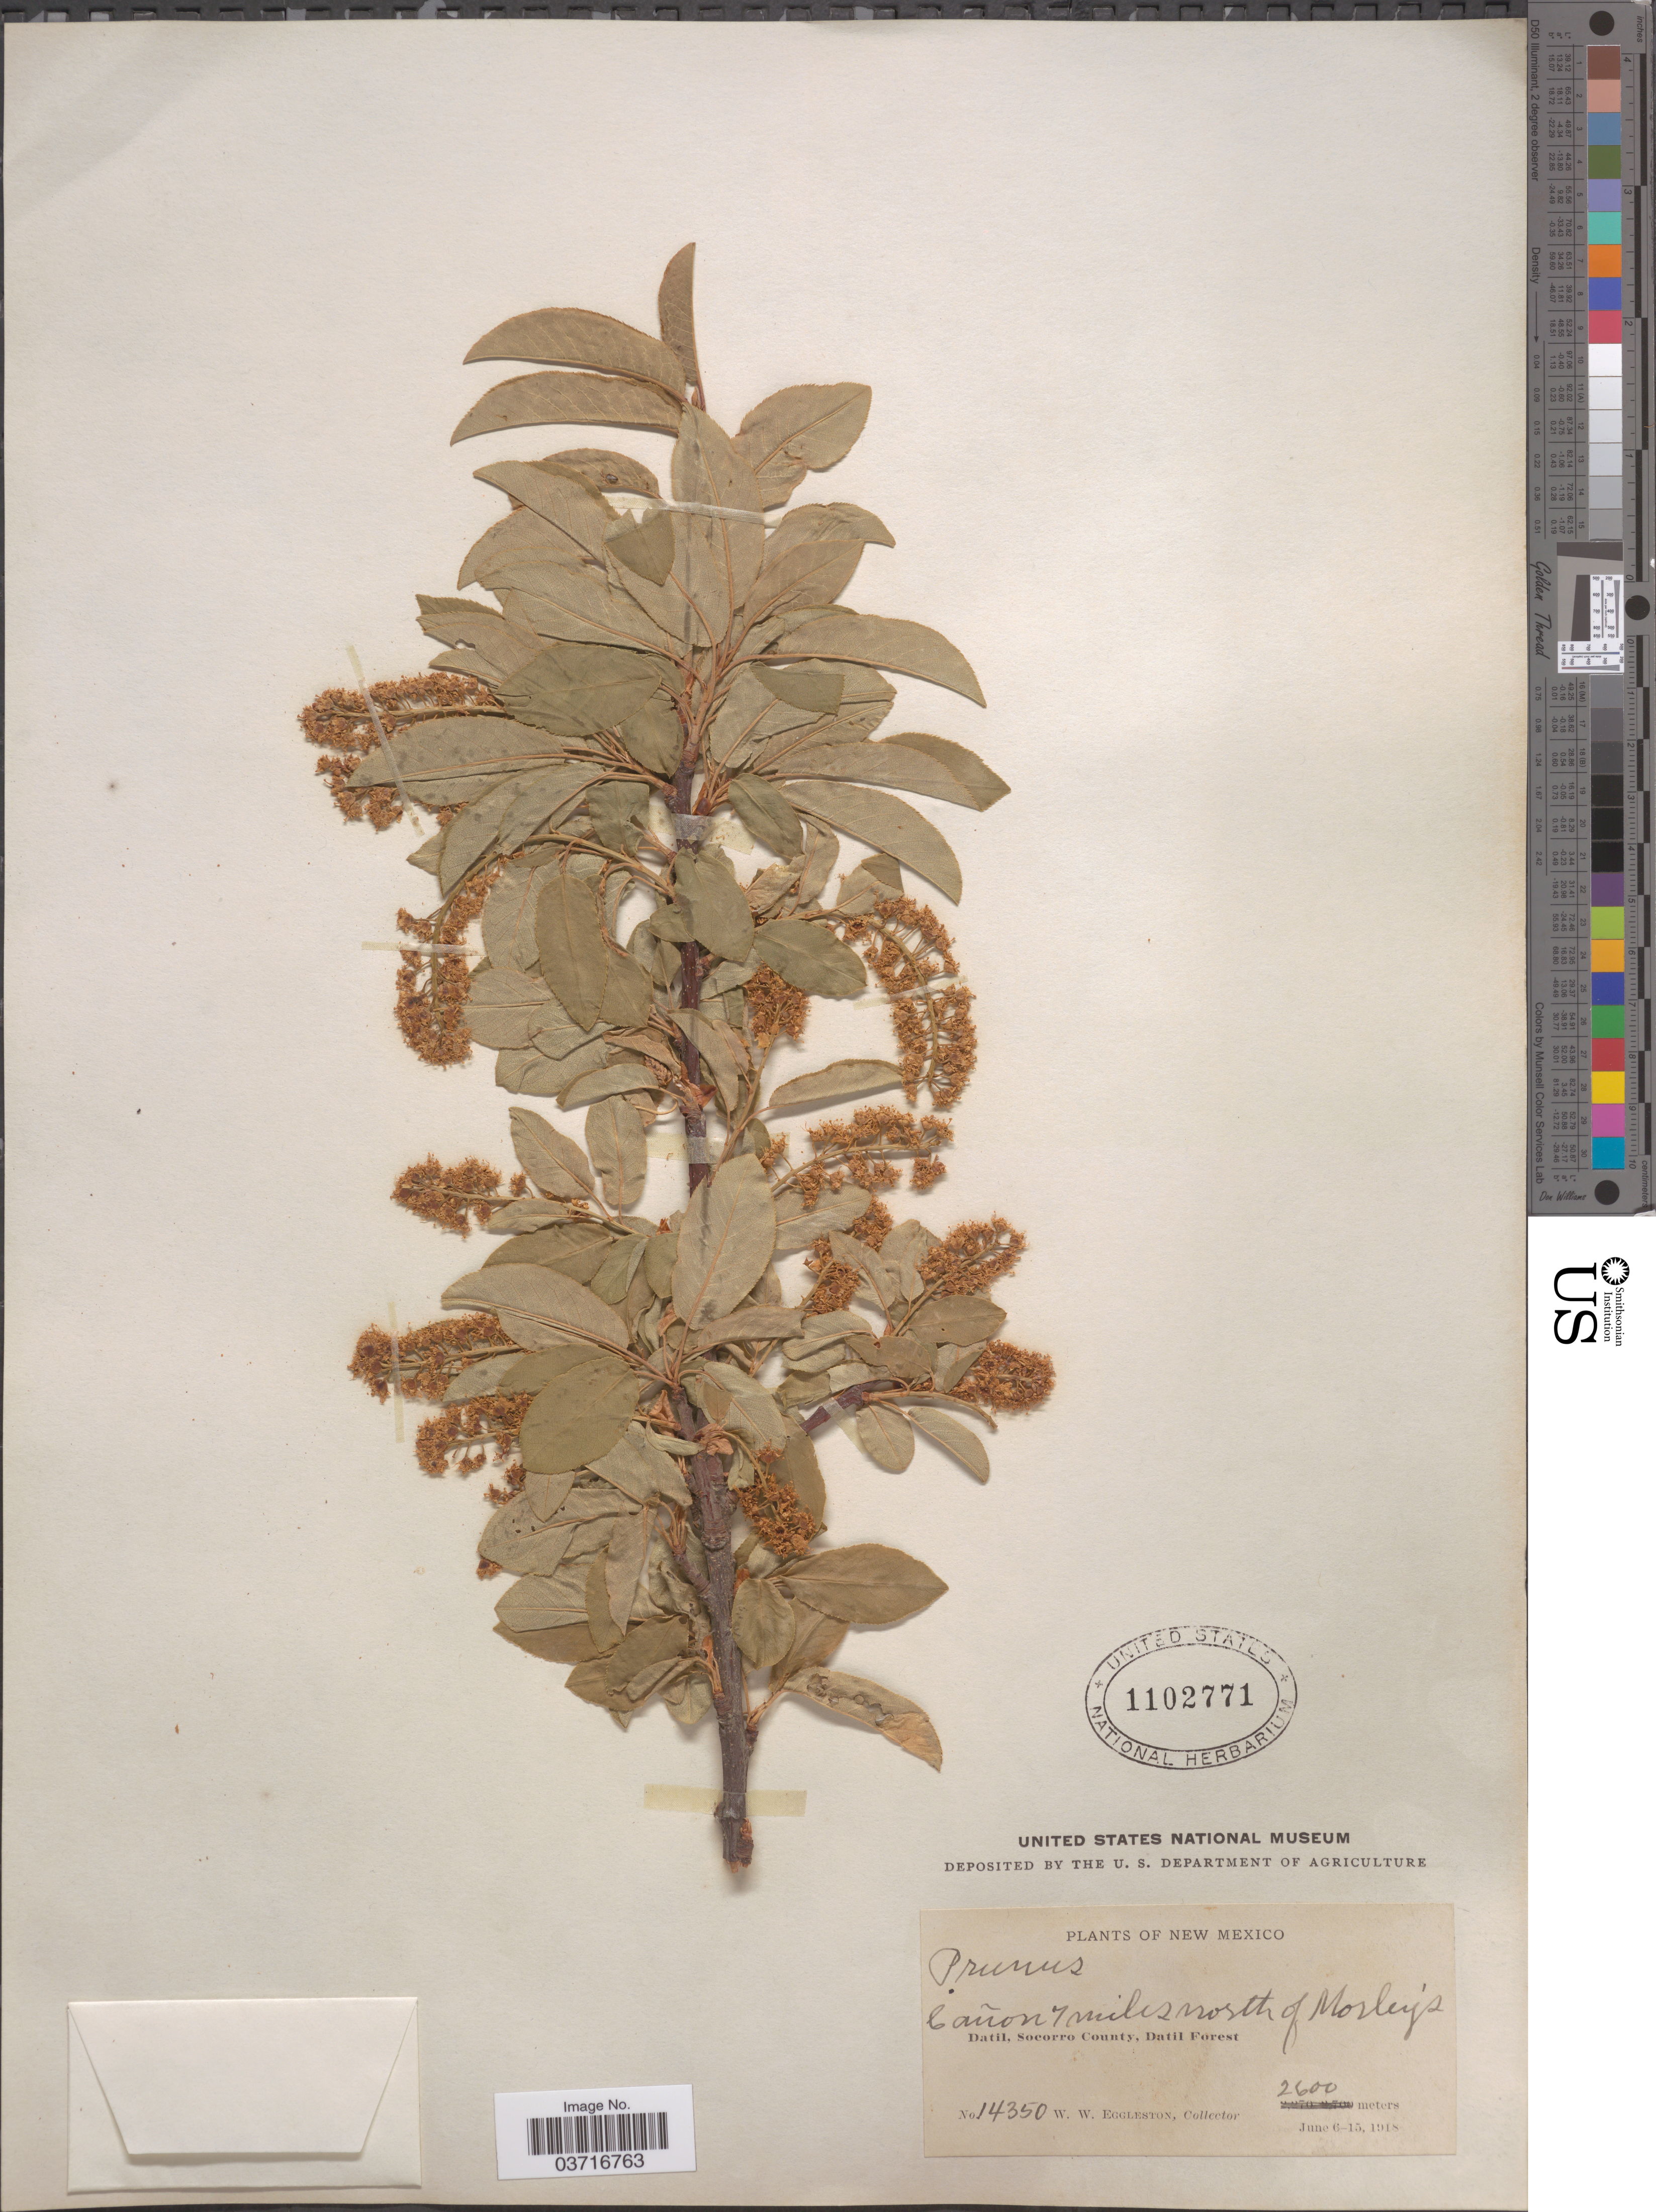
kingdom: Plantae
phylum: Tracheophyta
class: Magnoliopsida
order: Rosales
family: Rosaceae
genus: Prunus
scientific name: Prunus sp.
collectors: W. W. Eggleston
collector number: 14350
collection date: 1918-06-06/1918-06-15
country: United States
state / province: New Mexico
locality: Cañon 7 miles north of Morley's. Datil, Socorro County, Datil Forest.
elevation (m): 2600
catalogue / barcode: US 1102771